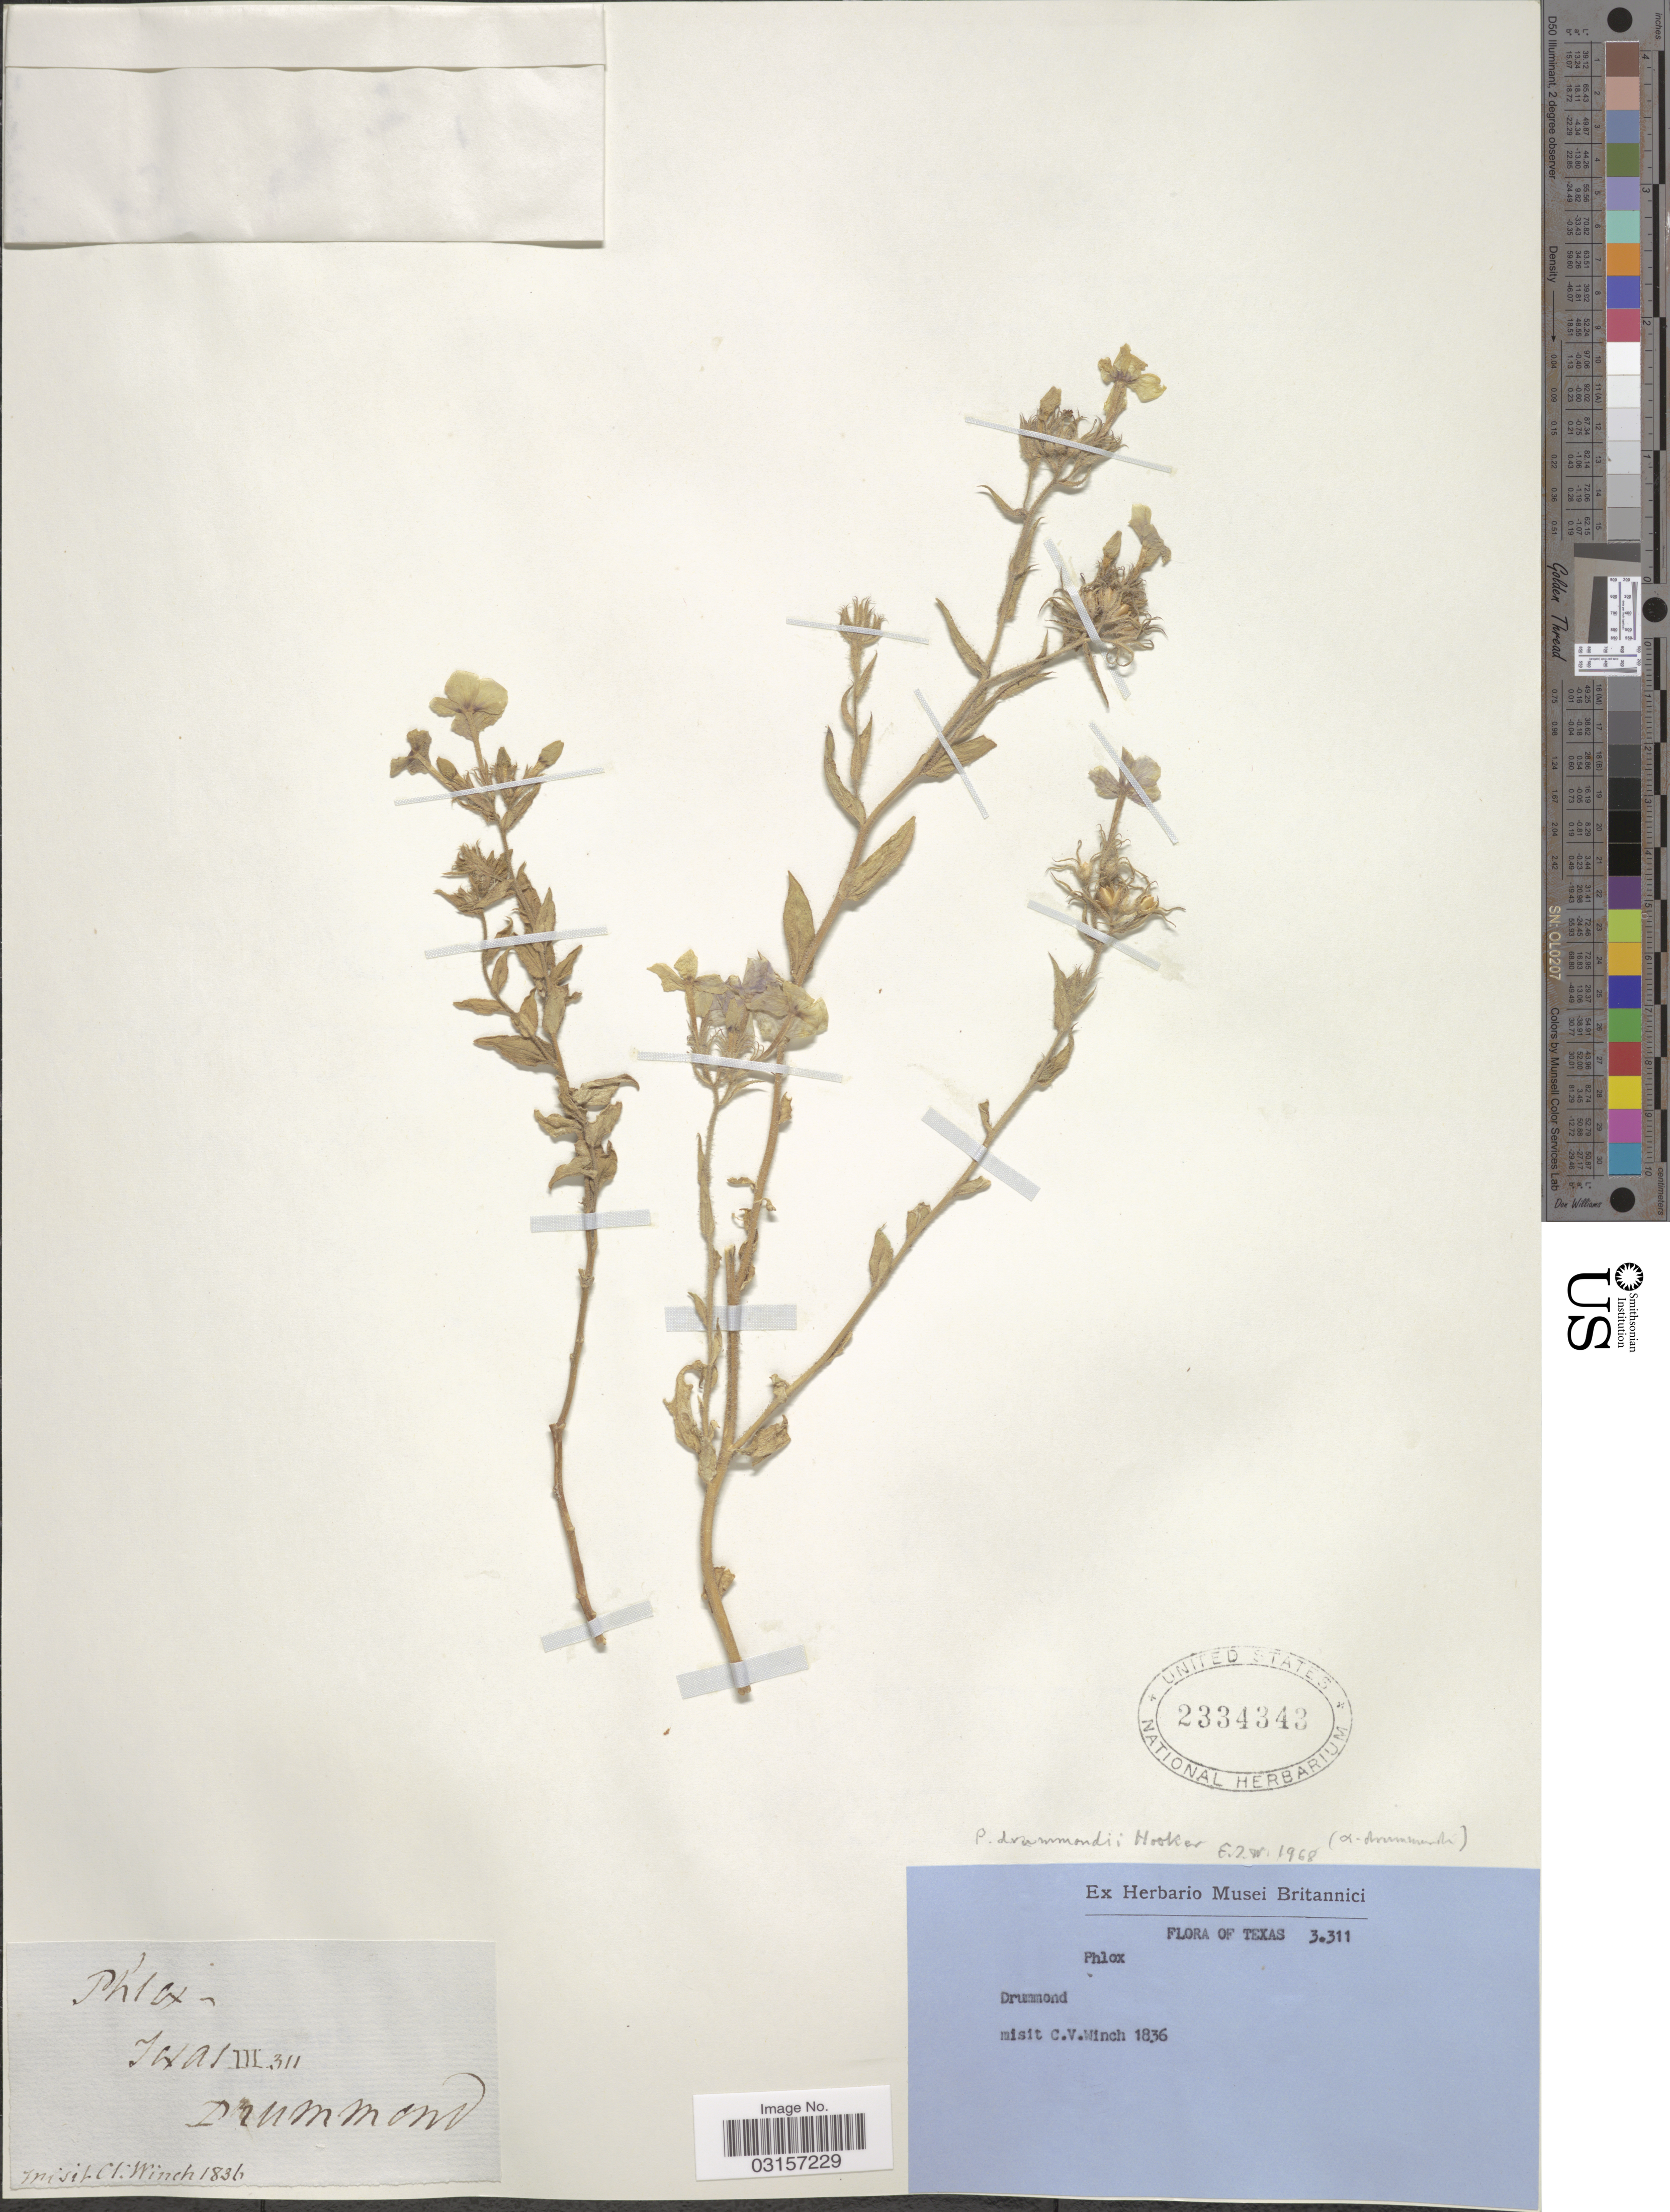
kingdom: Plantae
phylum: Tracheophyta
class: Magnoliopsida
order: Ericales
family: Polemoniaceae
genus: Phlox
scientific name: Phlox drummondii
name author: Hook.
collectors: -. Drummond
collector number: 3311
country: United States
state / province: Texas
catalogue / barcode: US 2334343